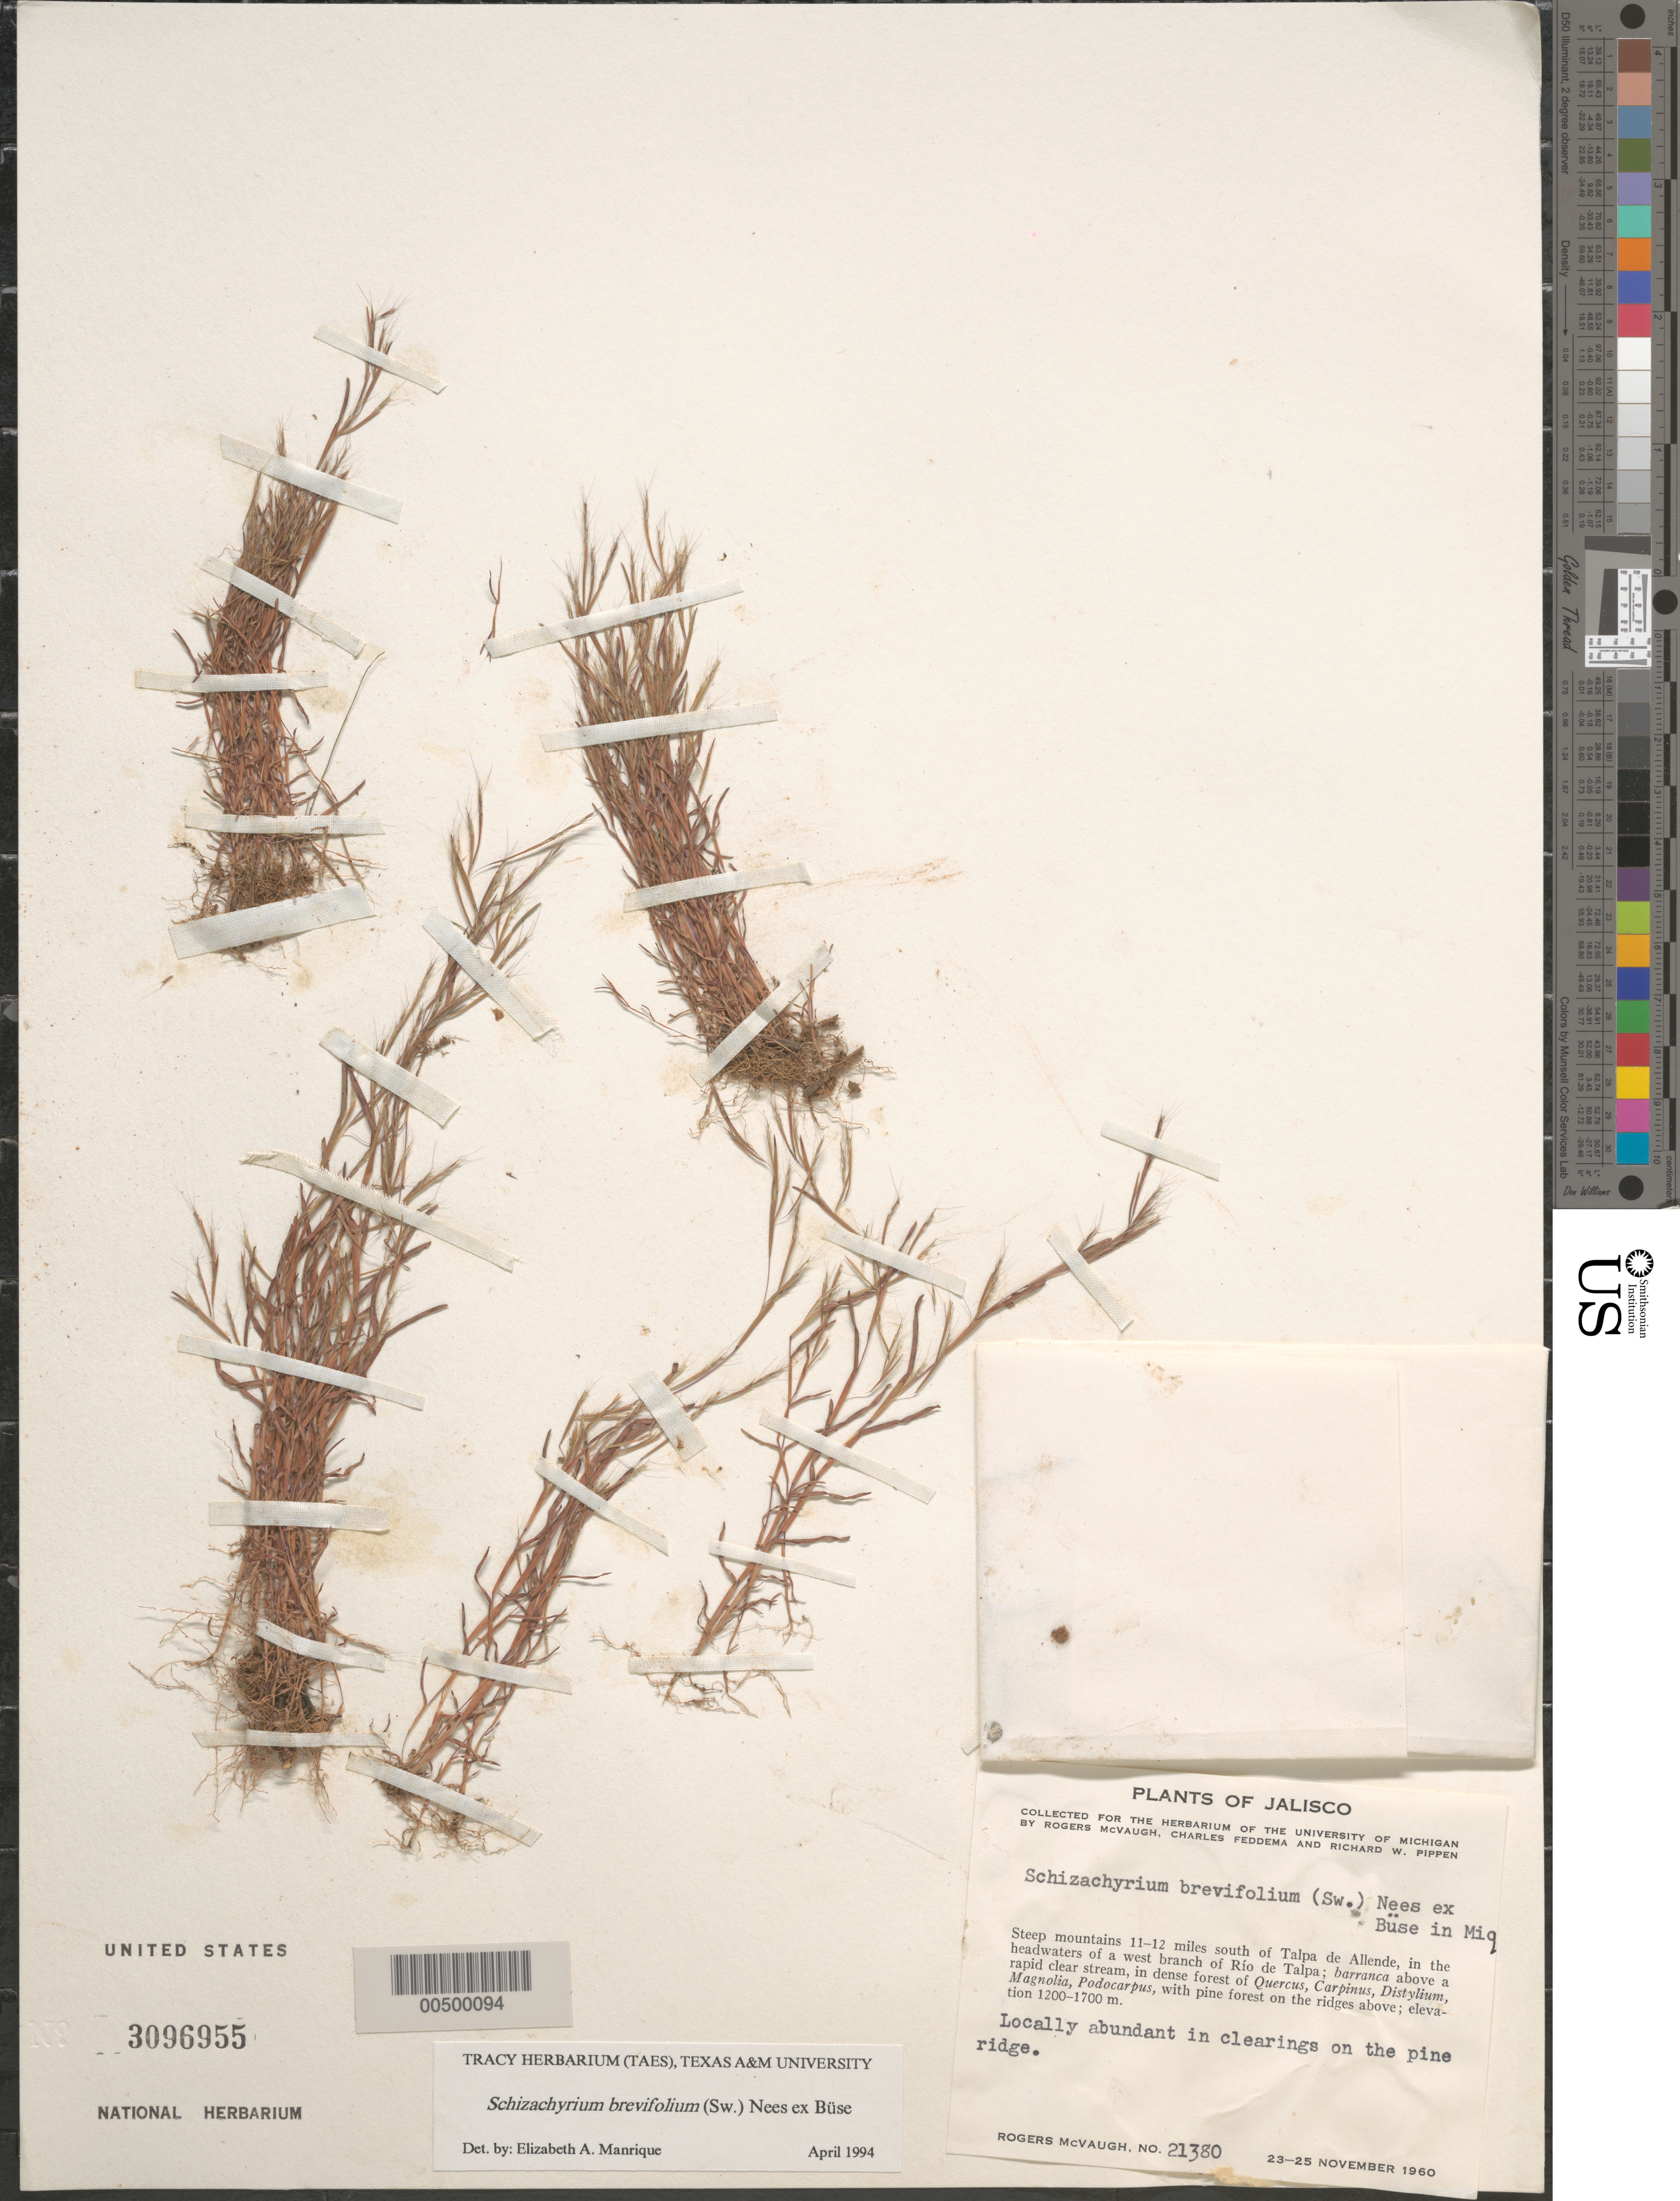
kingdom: Plantae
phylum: Tracheophyta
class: Liliopsida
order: Poales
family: Poaceae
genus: Schizachyrium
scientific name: Schizachyrium brevifolium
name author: (Sw.) Nees ex Büse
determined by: Manrique, E. A.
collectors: R. McVaugh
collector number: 21380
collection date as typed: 23 Nov 1960 to 25 Nov 1960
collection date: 1960-11-23/1960-11-25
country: Mexico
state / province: Jalisco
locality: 11-12 mi S of Talpa de Allende in the headwaters of a W branch of Río de Talpa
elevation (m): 1200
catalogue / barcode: US 3096955